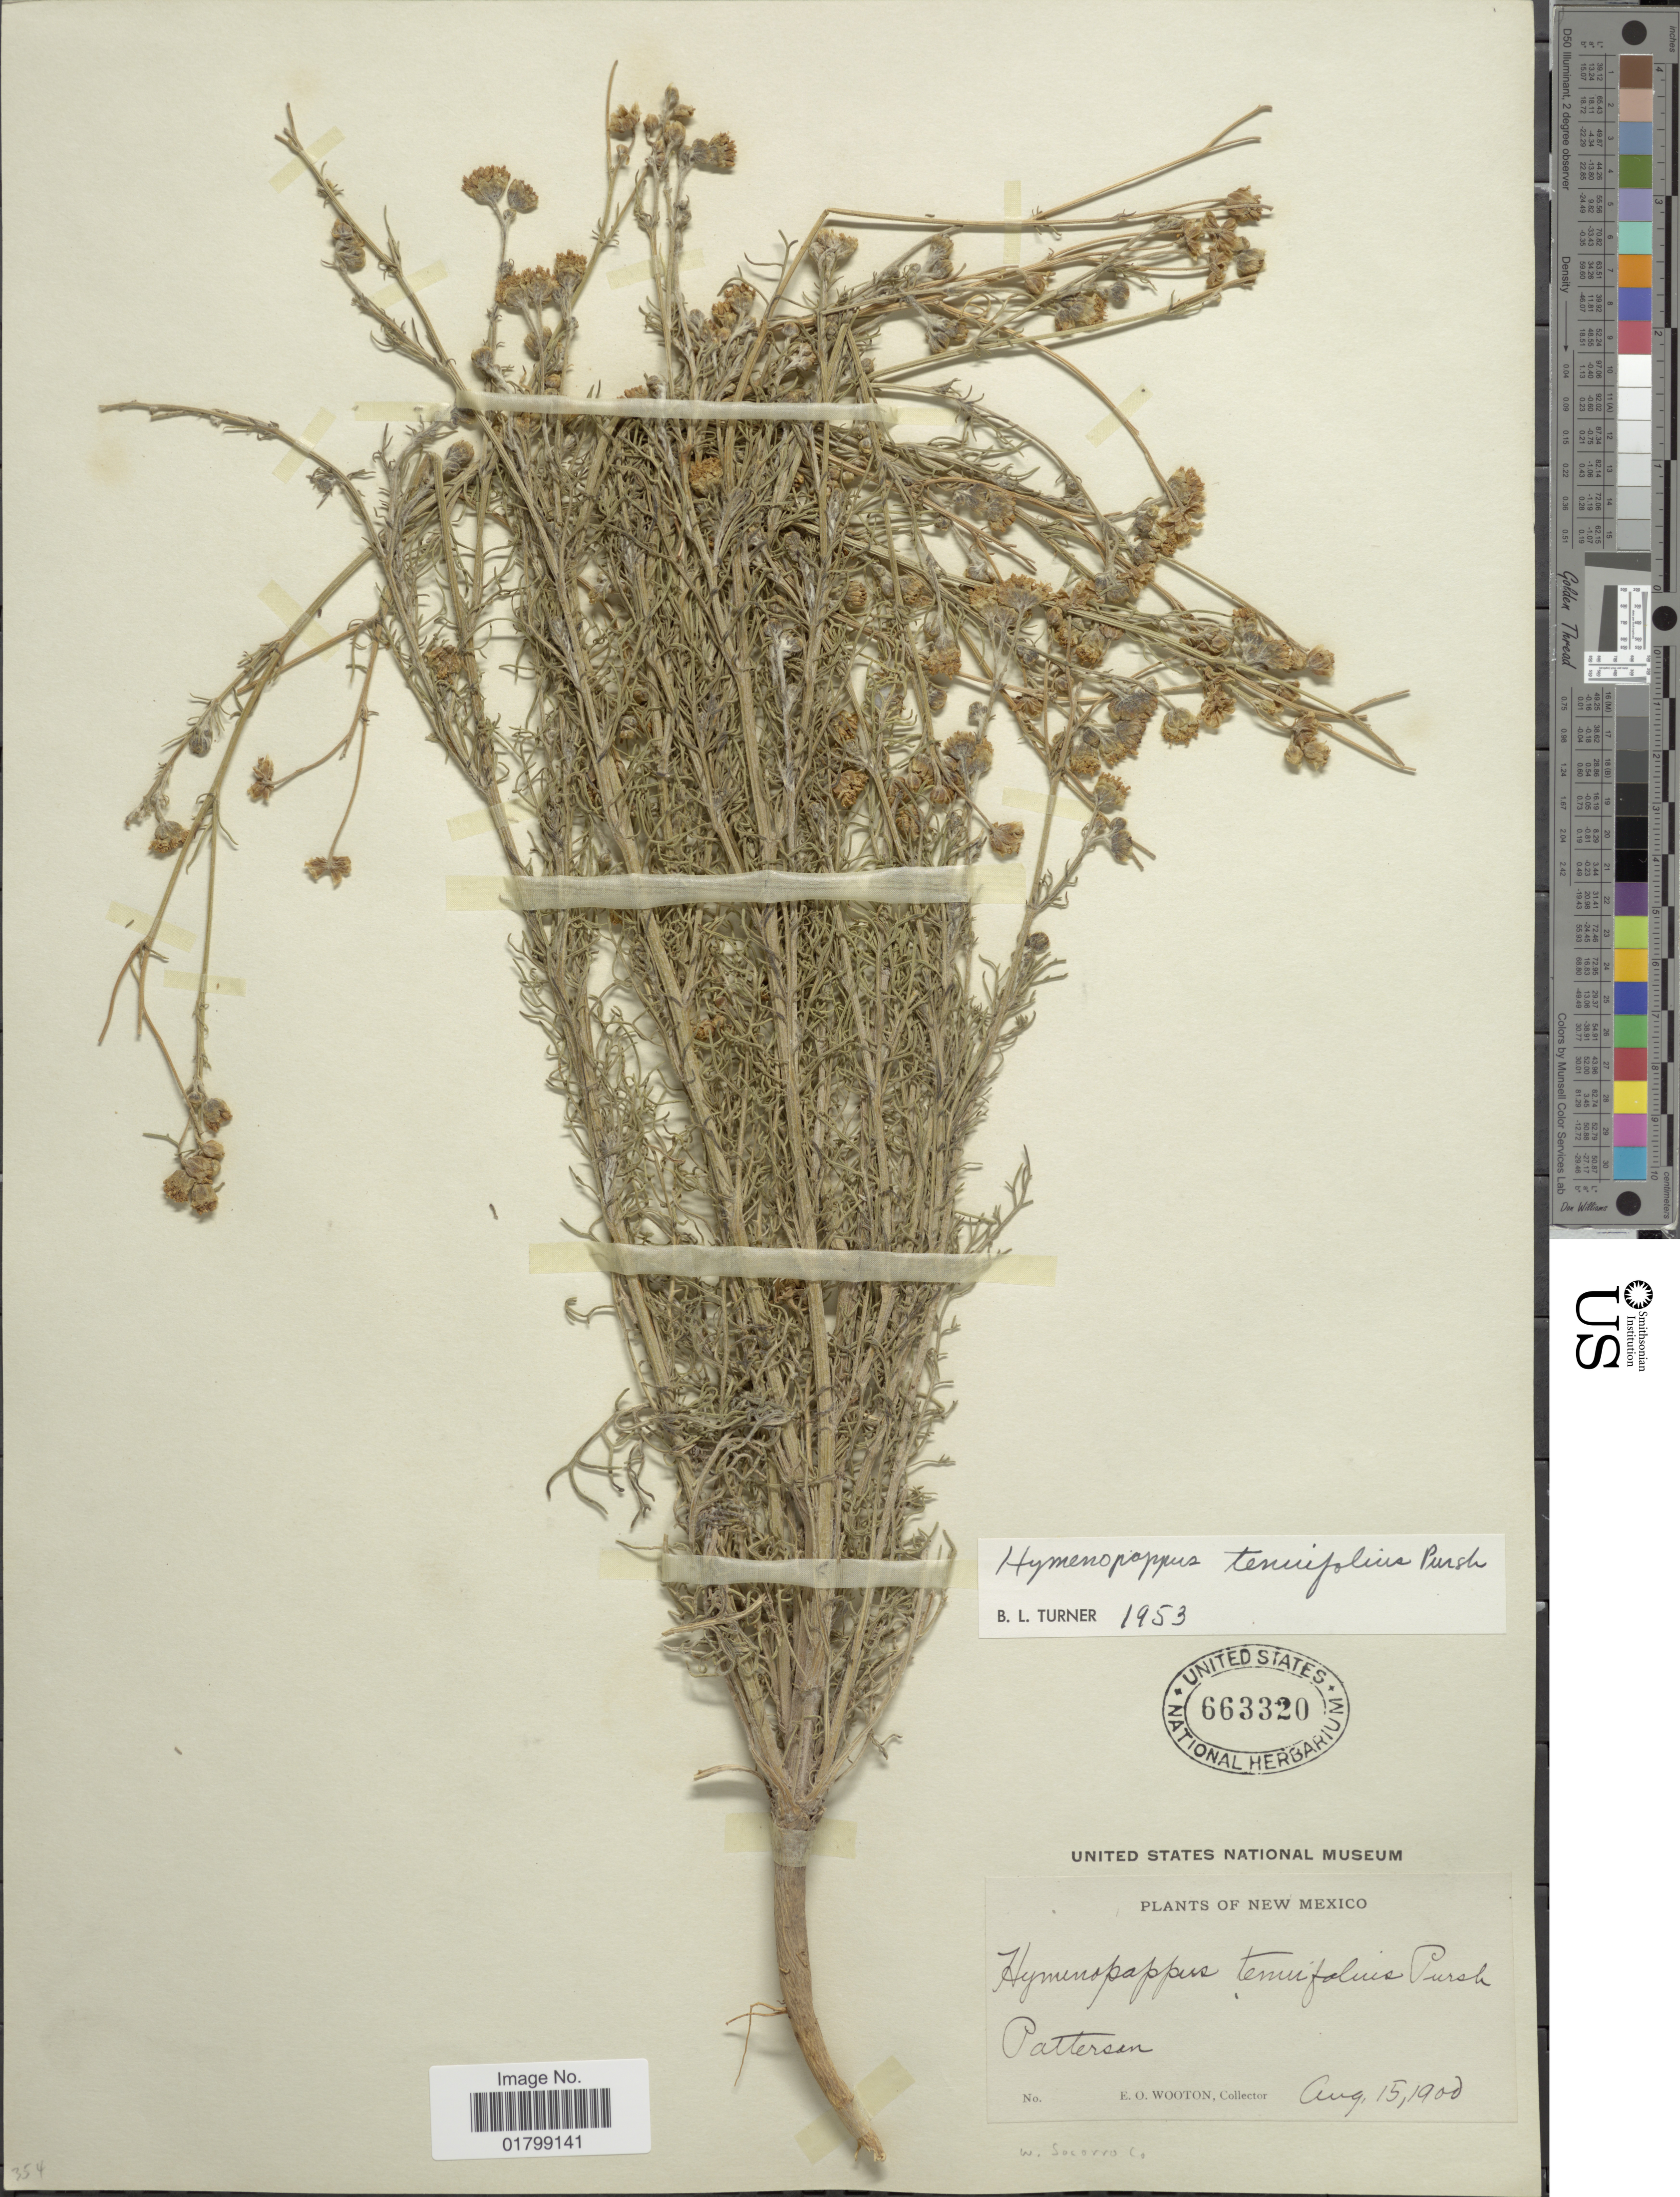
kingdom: Plantae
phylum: Tracheophyta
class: Magnoliopsida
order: Asterales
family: Asteraceae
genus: Hymenopappus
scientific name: Hymenopappus tenuifolius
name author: Pursh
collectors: E. O. Wooton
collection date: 1900-08-15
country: United States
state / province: New Mexico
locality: Patterson, W. Socorro Co.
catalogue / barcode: US 663320